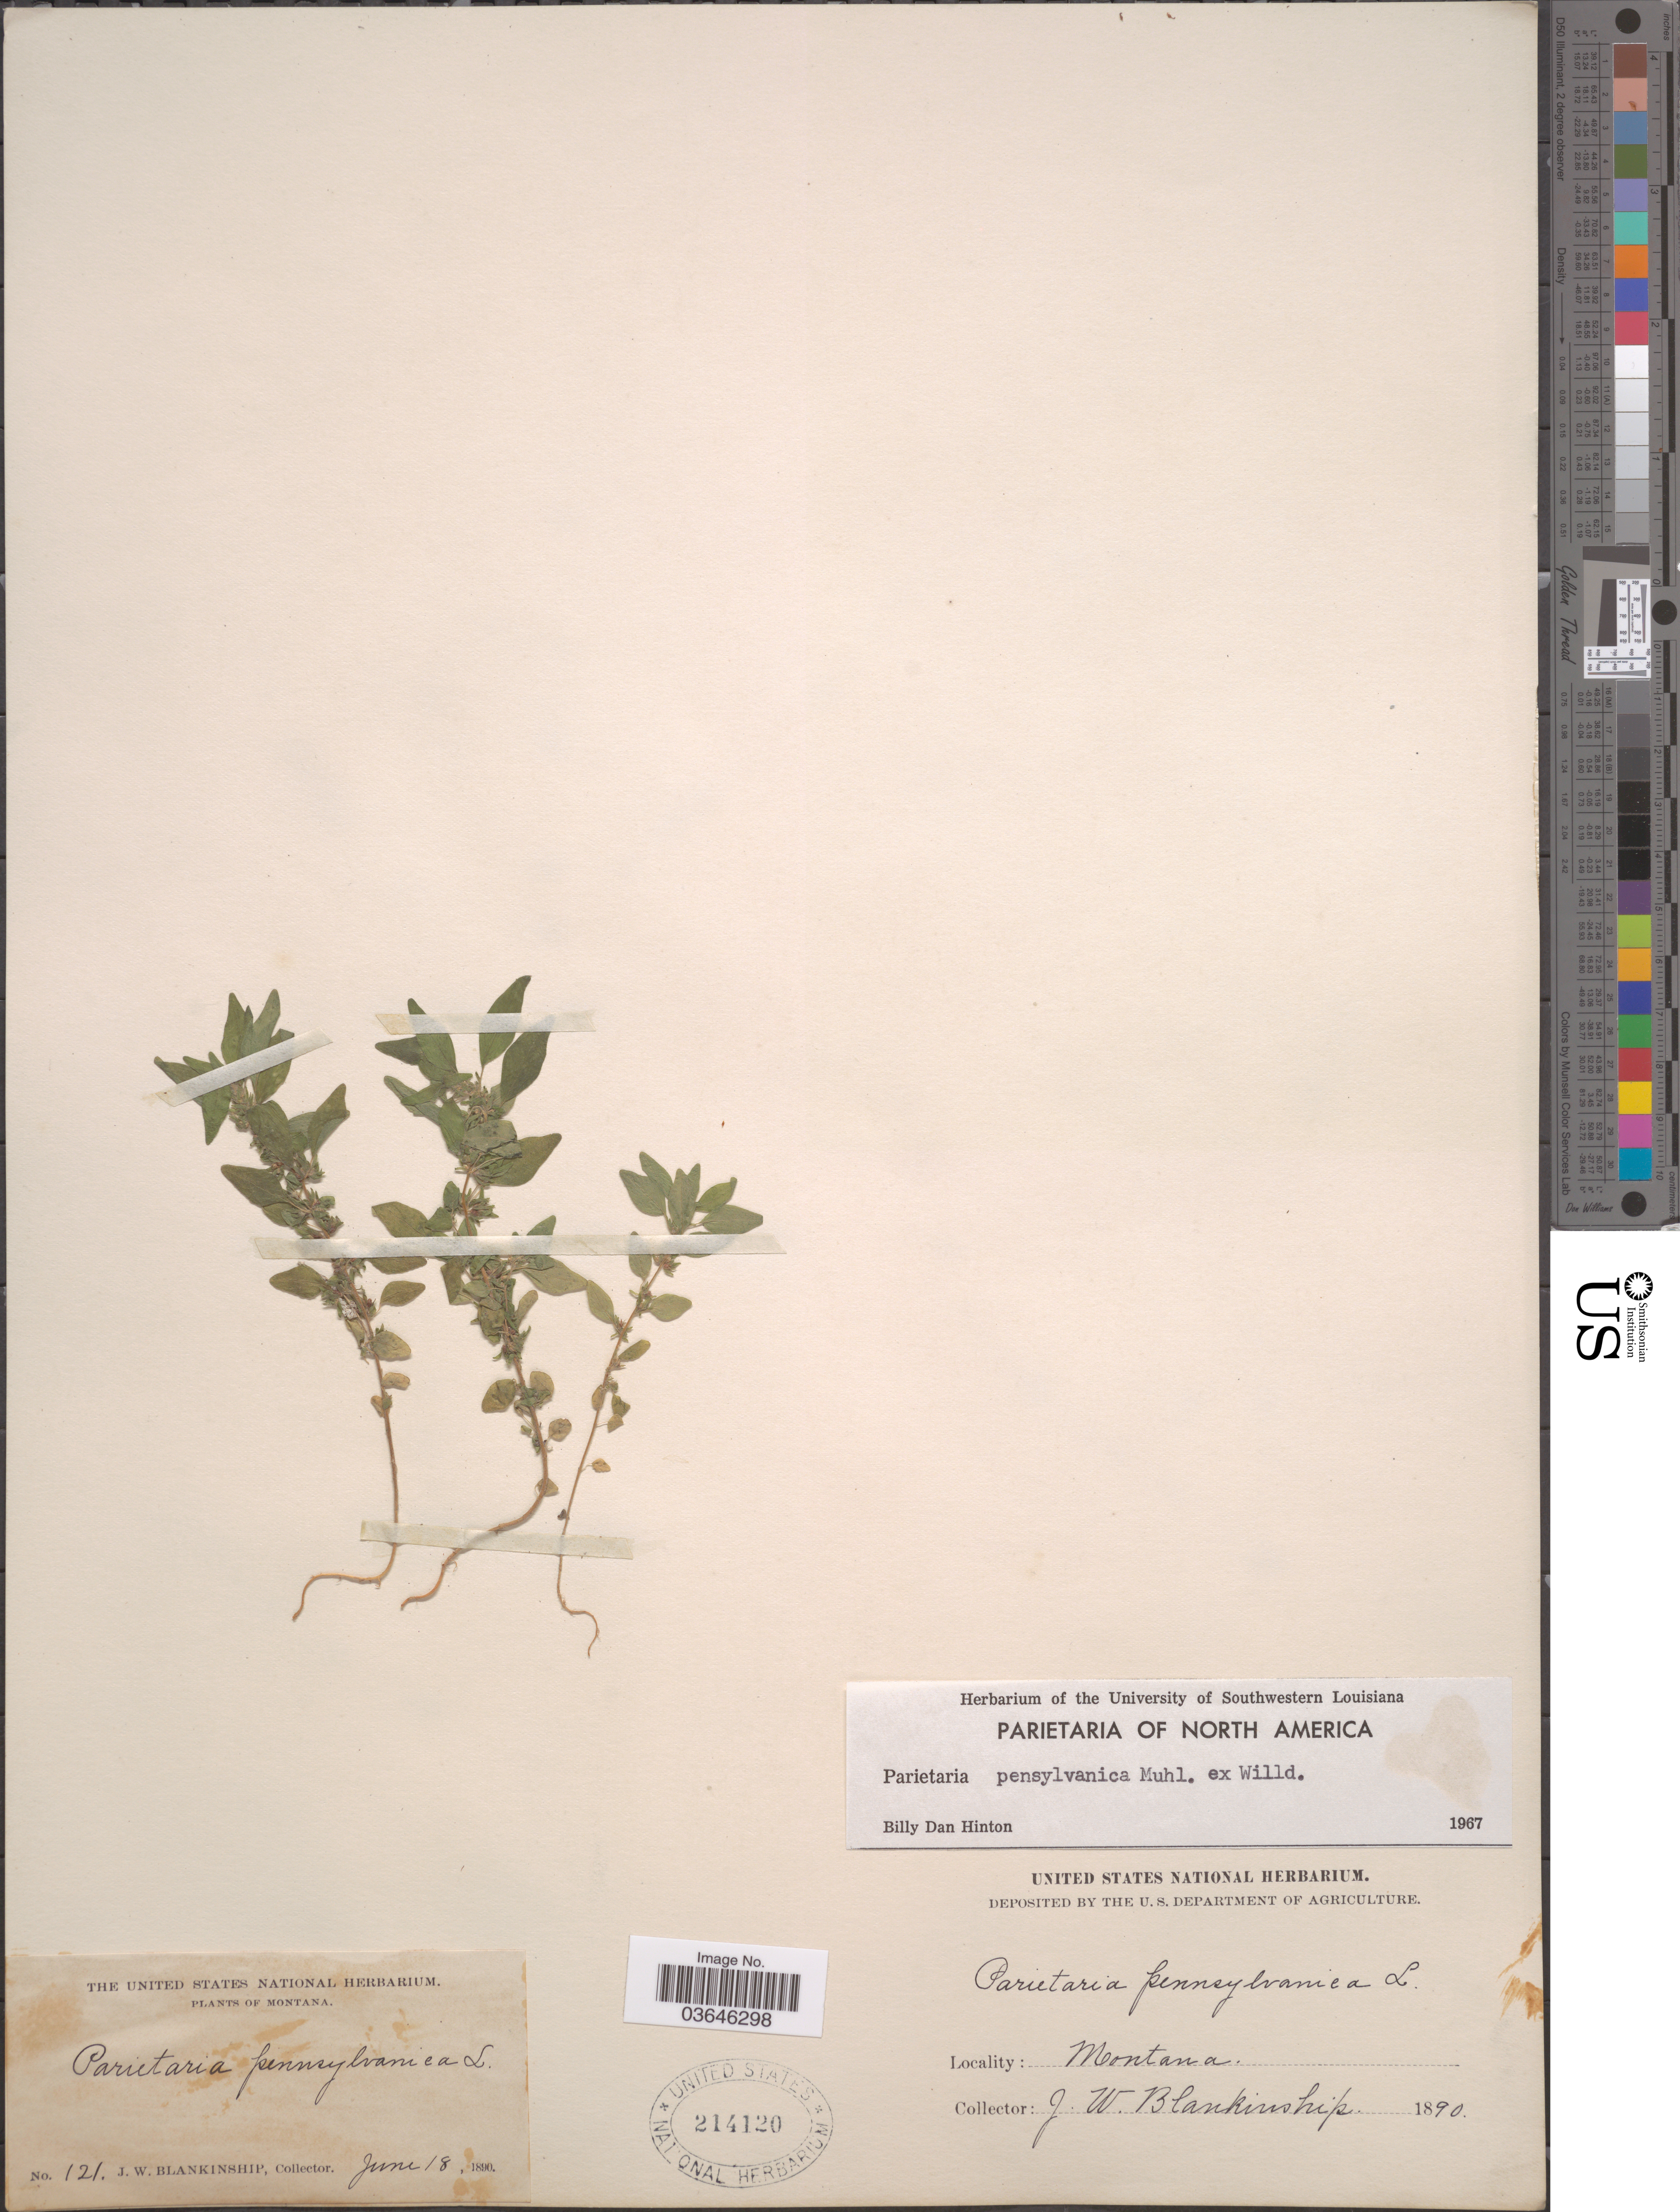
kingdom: Plantae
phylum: Tracheophyta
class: Magnoliopsida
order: Rosales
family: Urticaceae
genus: Parietaria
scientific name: Parietaria pensylvanica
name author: Muhl. ex Willd.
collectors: J. W. Blankinship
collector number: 121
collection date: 1890-06-18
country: United States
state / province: Montana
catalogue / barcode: US 214120